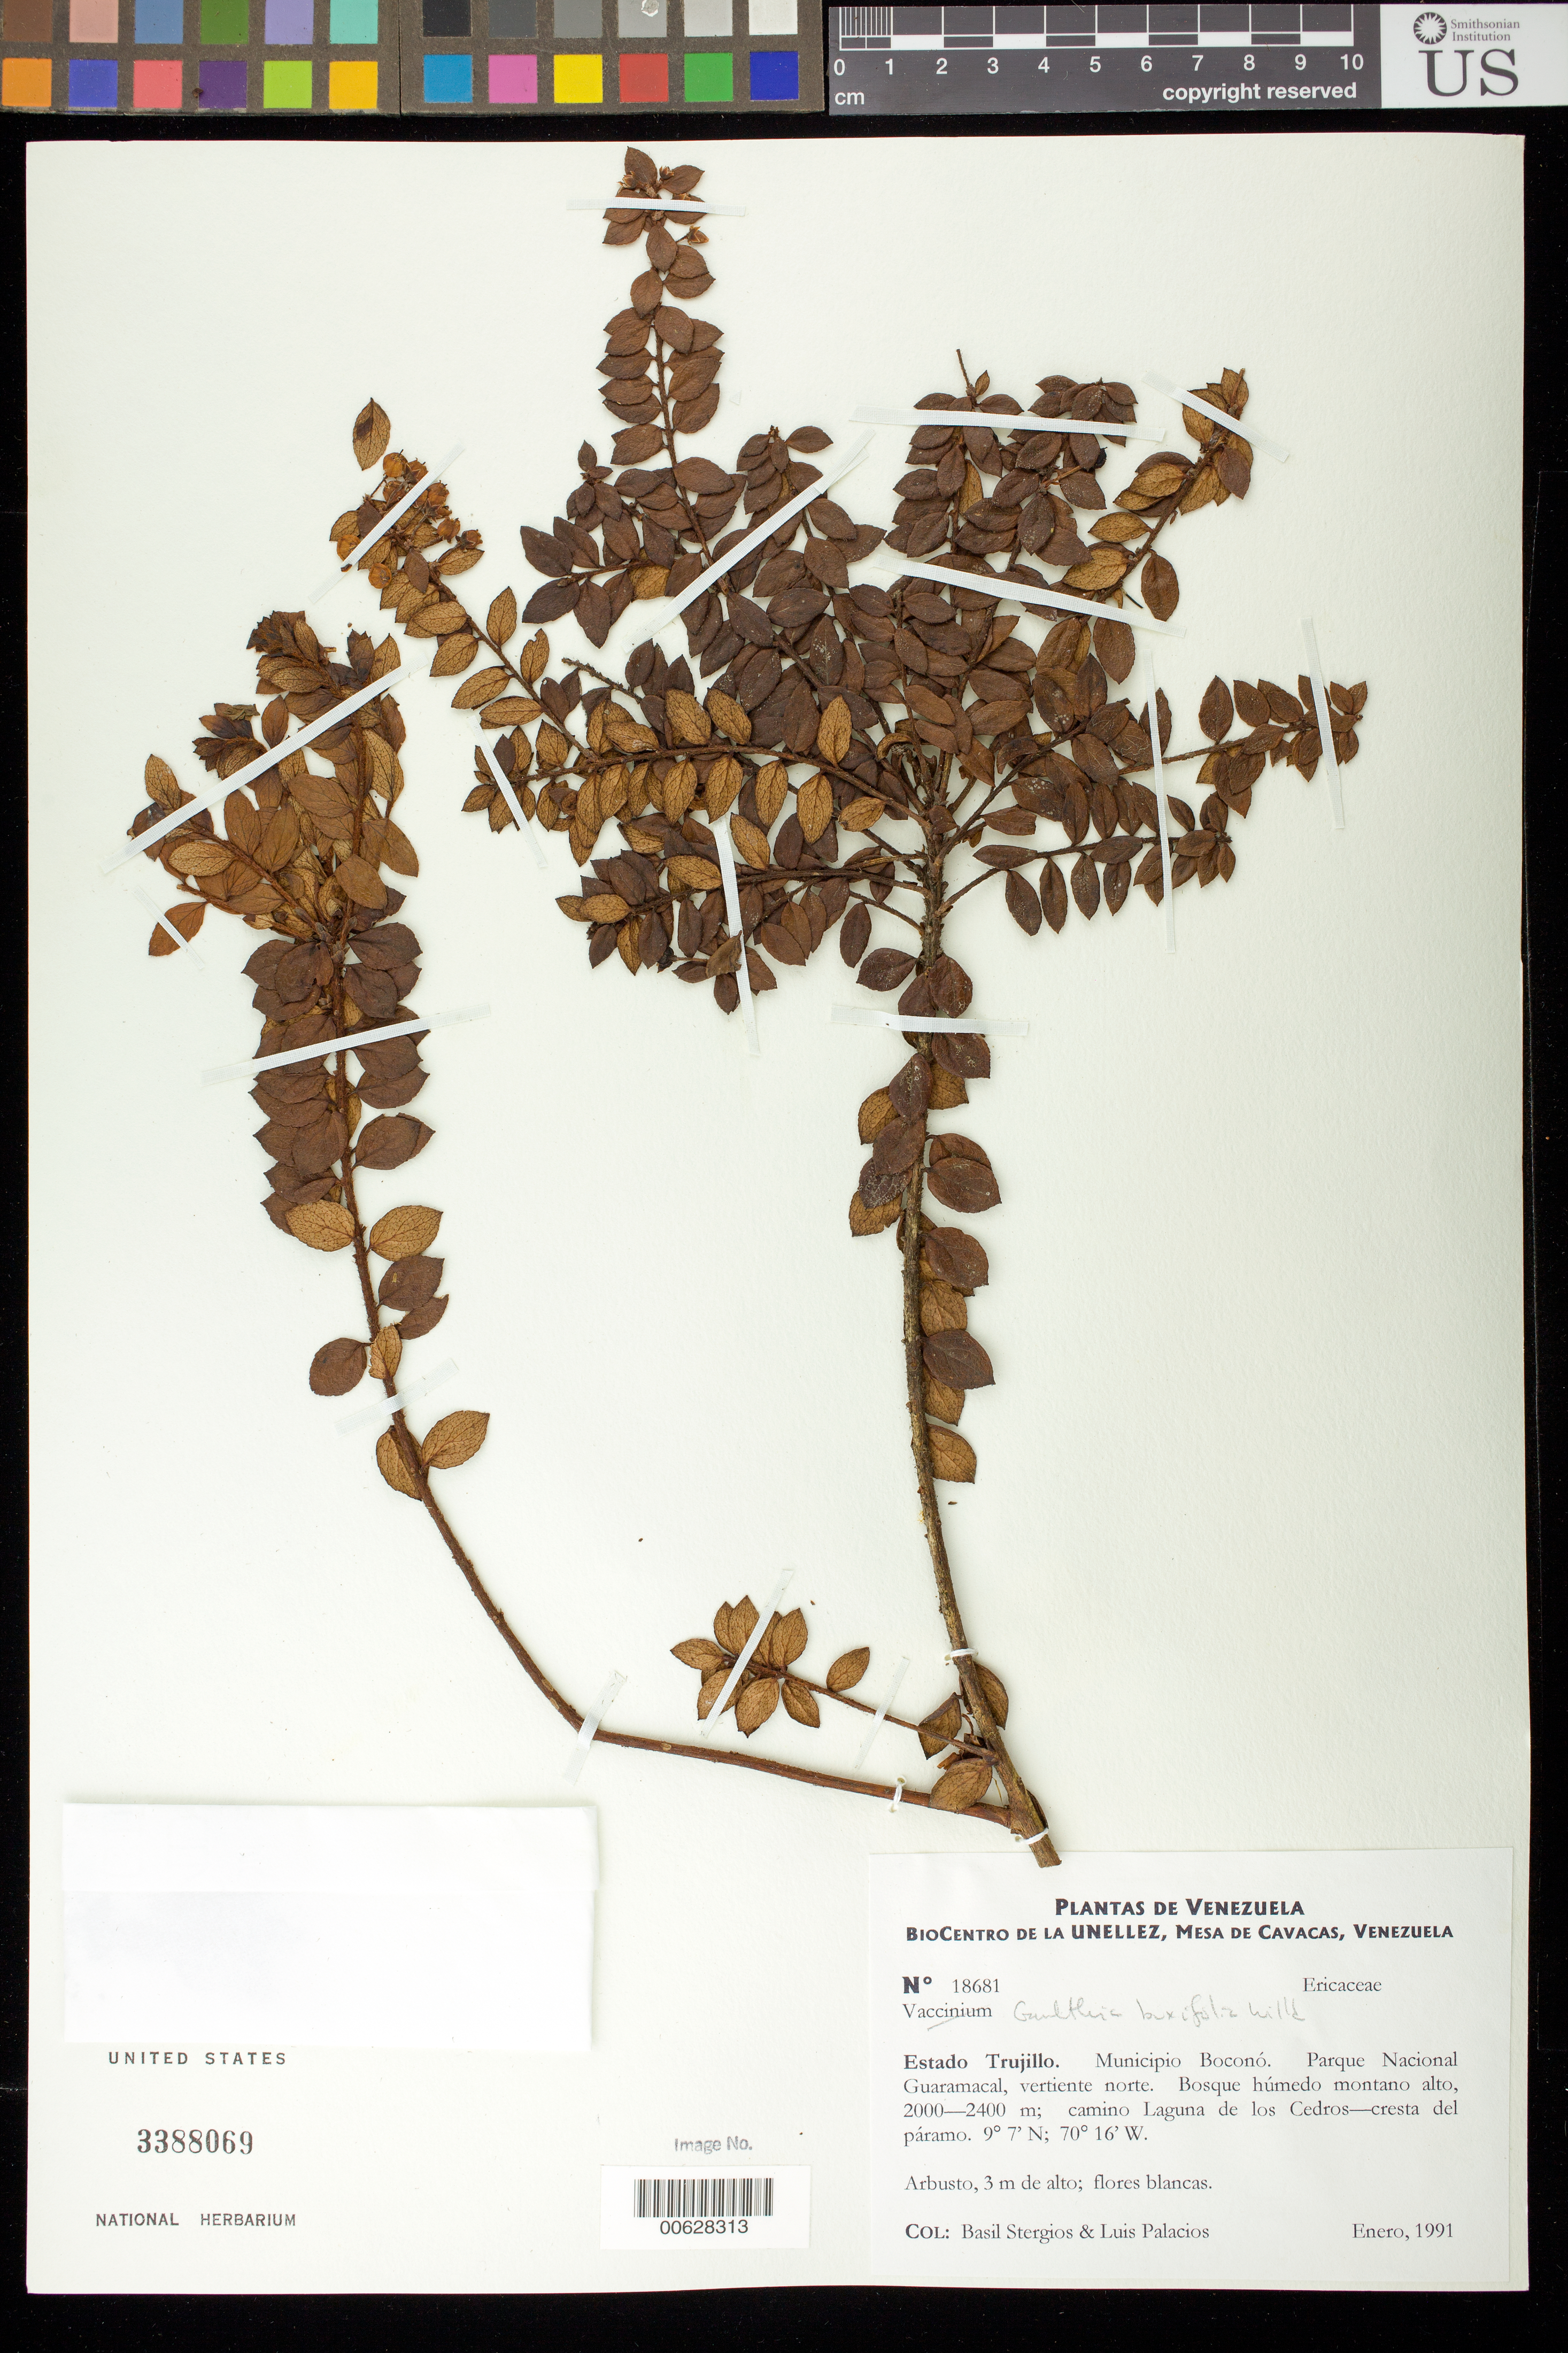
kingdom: Plantae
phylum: Tracheophyta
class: Magnoliopsida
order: Ericales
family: Ericaceae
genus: Gaultheria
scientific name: Gaultheria buxifolia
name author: Willd.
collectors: B. G. Stergios & L. Palacios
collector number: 18681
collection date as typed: Jan 1991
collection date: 1991-01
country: Venezuela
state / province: Trujillo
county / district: Boconó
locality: Parque Nacional Guaramacal, vertiente N, camino laguna de los Cedros-cresta del páramo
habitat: Bosque húmedo montano alto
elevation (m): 2000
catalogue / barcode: US 3388069